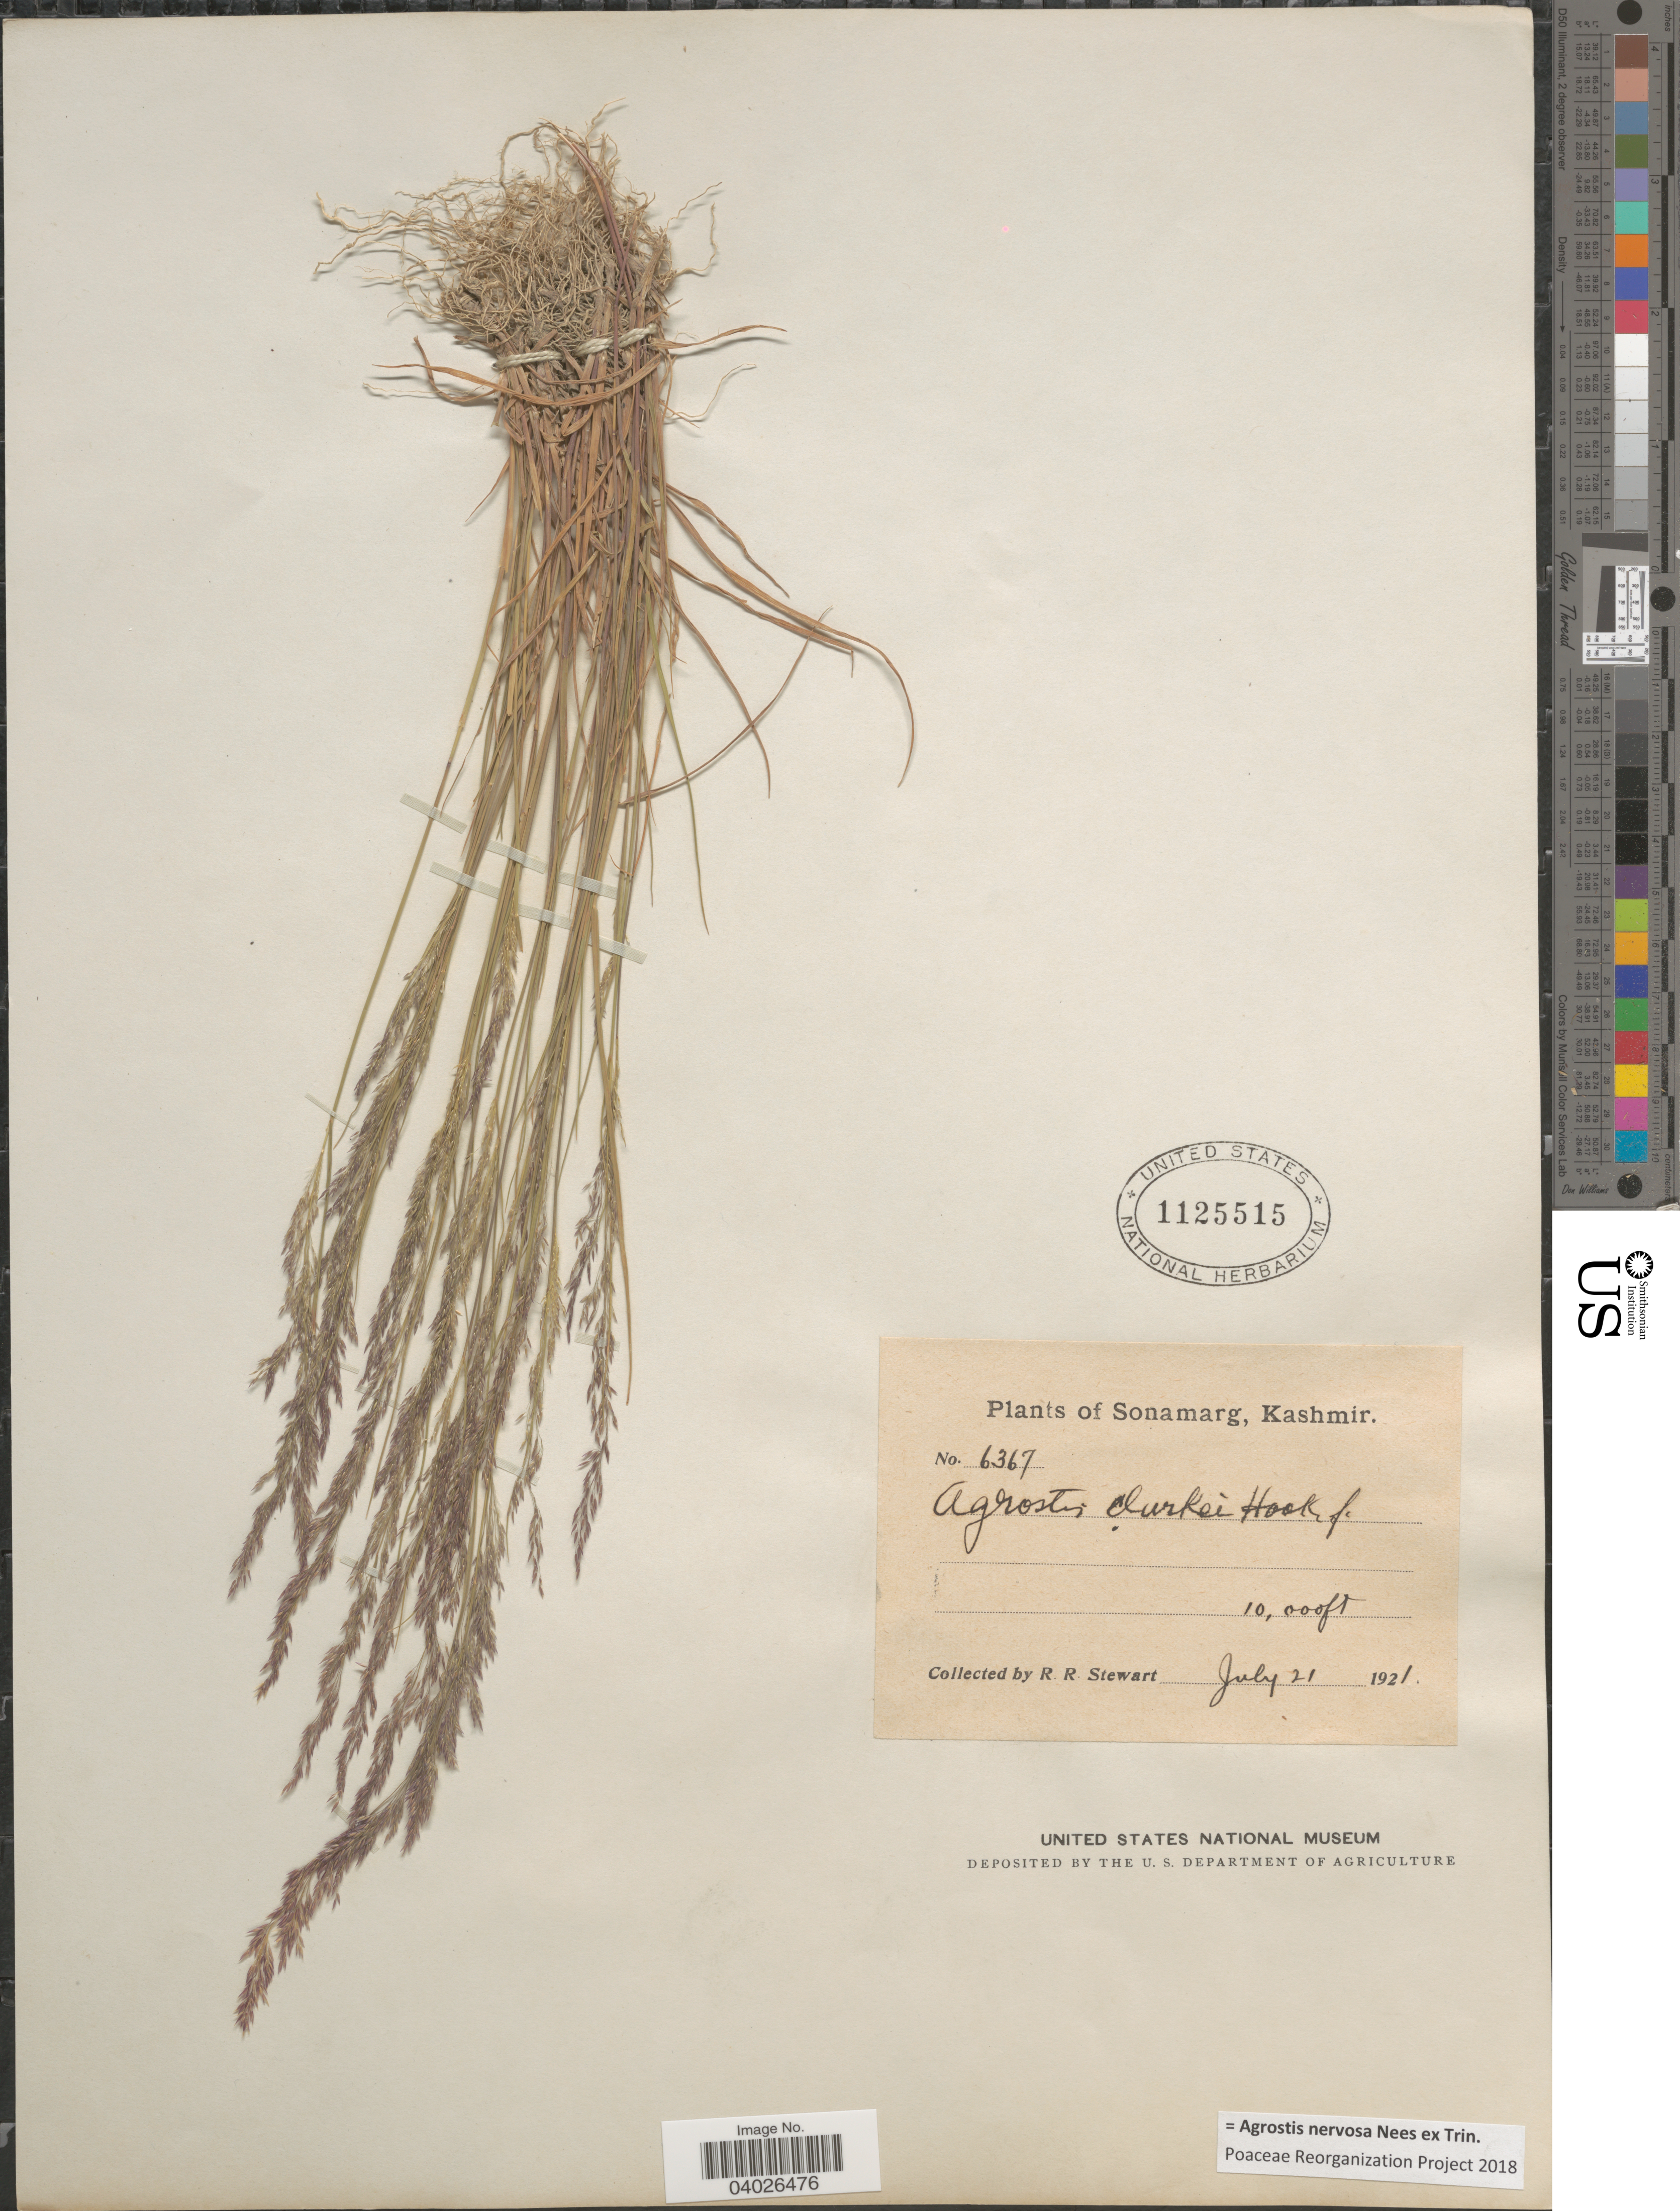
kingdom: Plantae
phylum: Tracheophyta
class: Liliopsida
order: Poales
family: Poaceae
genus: Agrostis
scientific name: Agrostis nervosa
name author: Nees ex Trin.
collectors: R. Stewart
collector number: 6367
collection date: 1921-07-21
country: India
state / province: Jammu and Kashmir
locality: Sonamarg, Kashmir.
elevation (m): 3048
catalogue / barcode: US 1125515